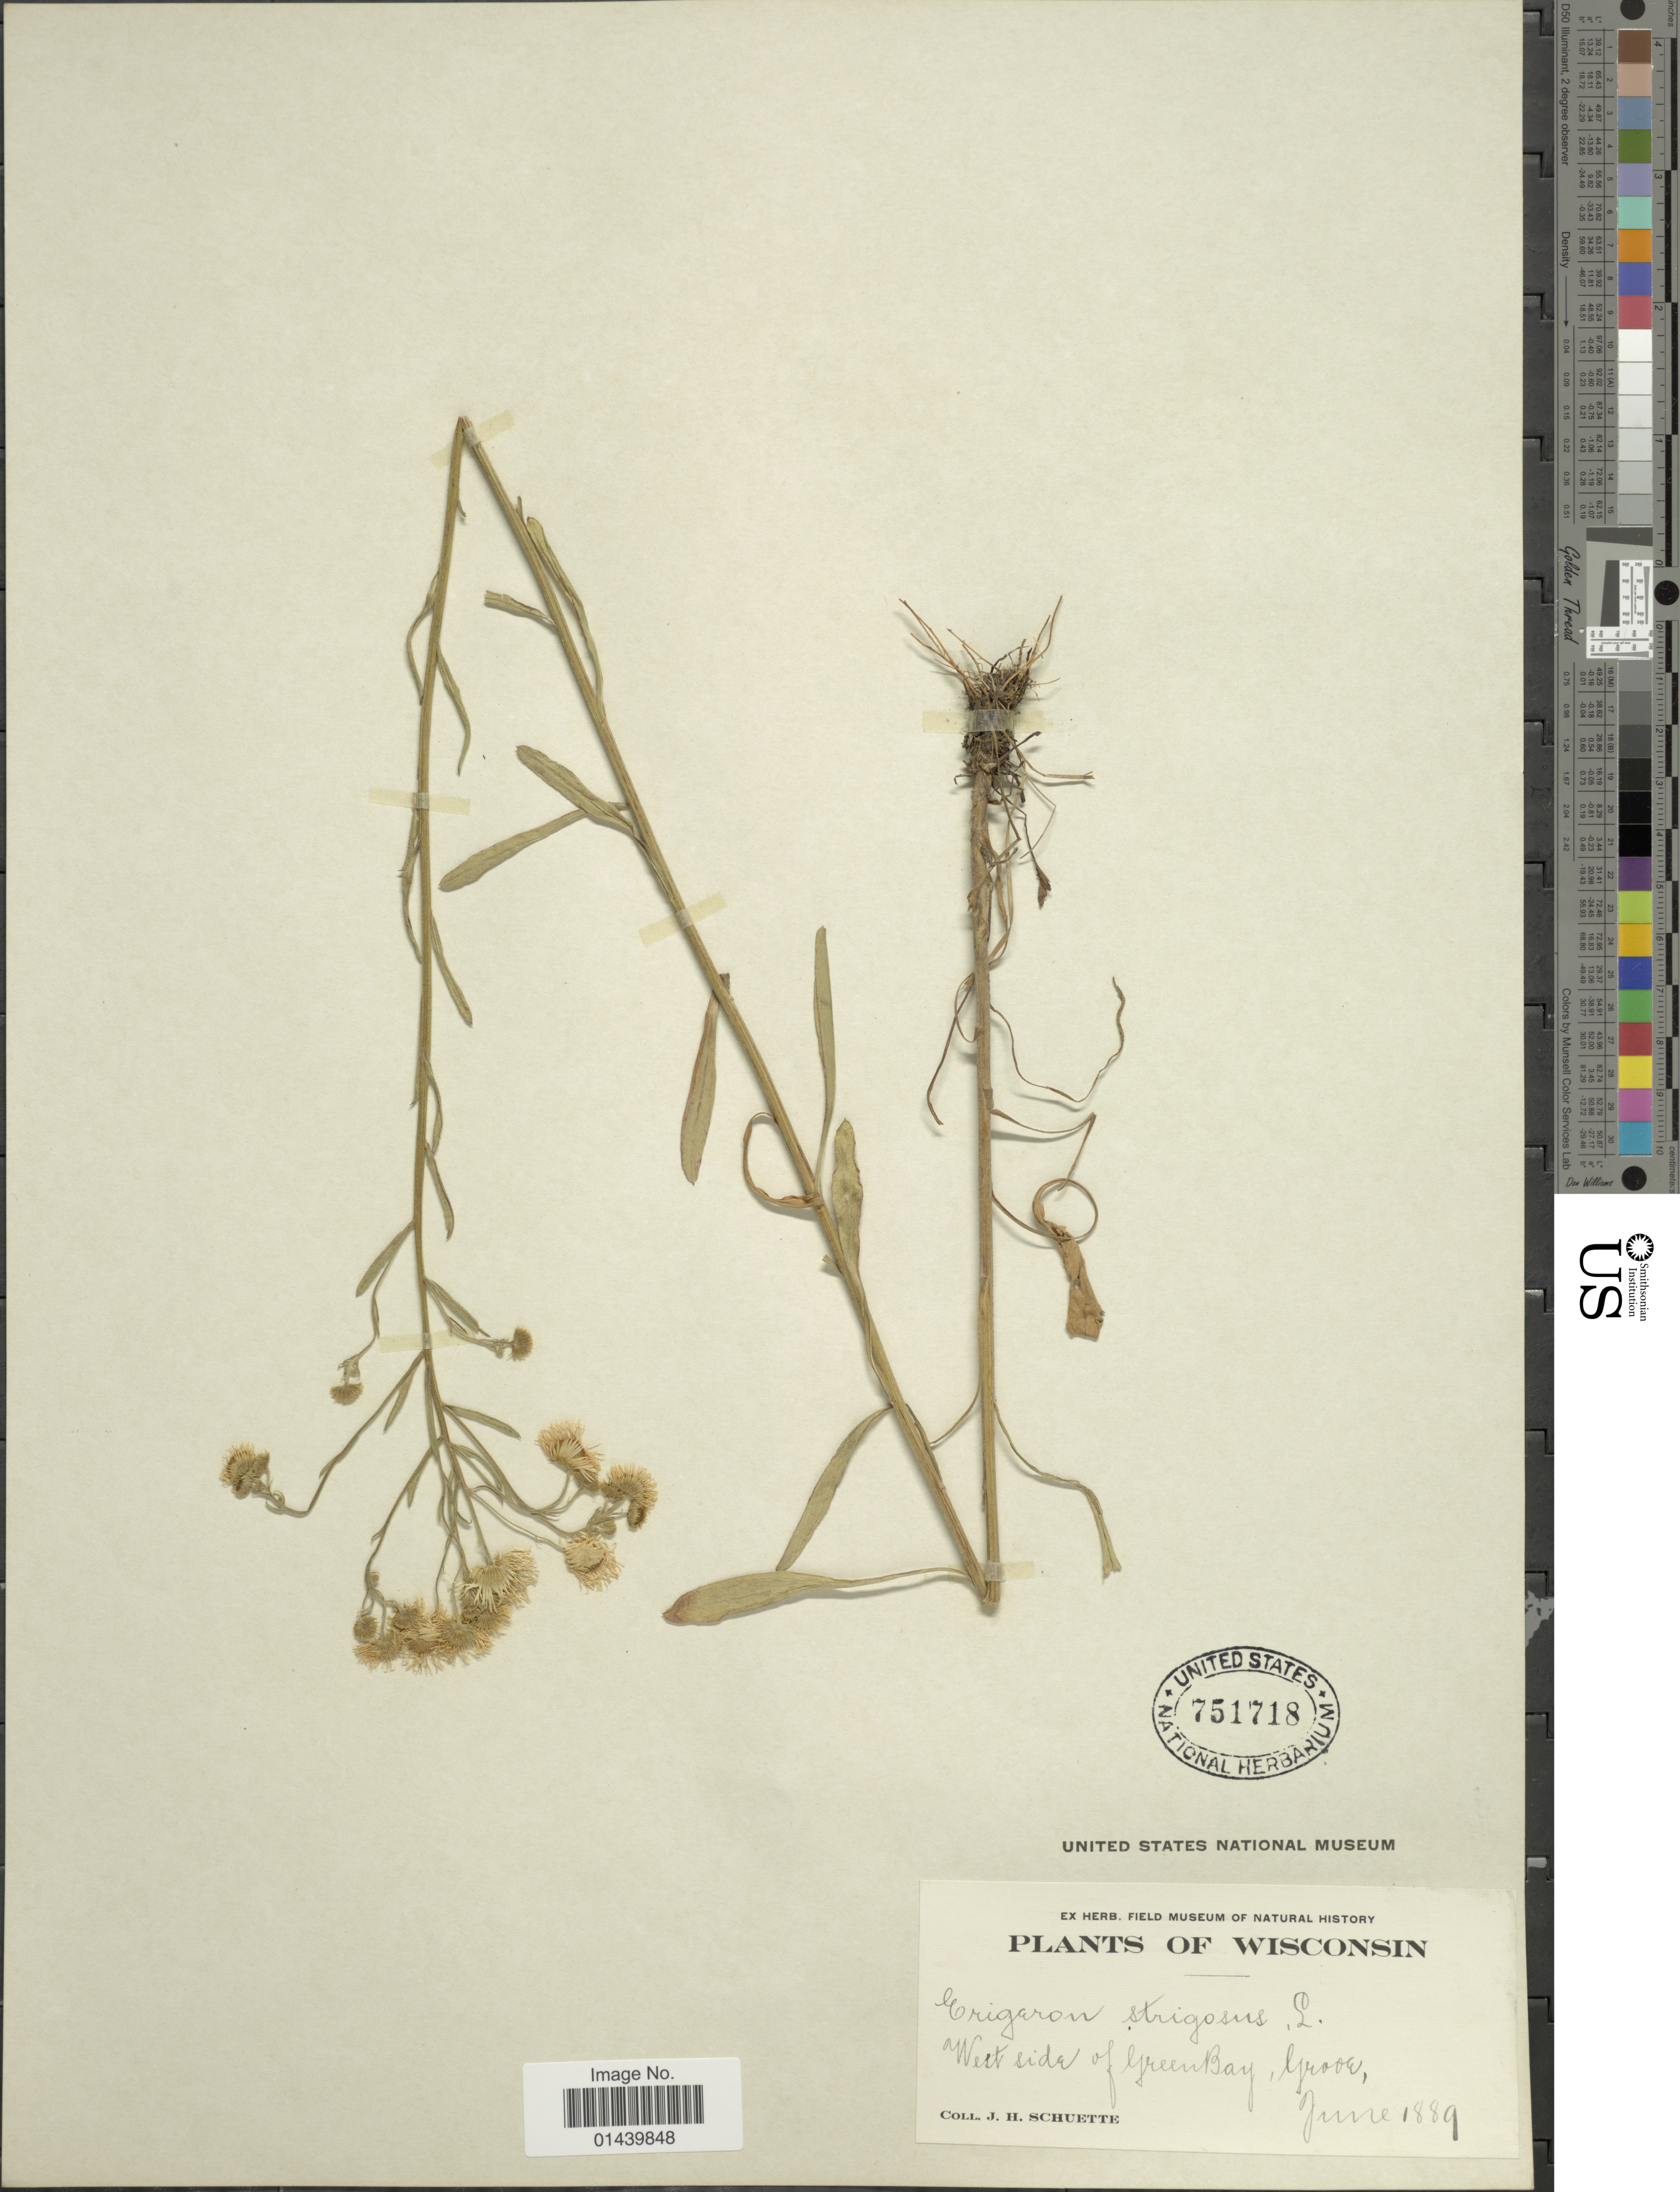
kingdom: Plantae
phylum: Tracheophyta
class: Magnoliopsida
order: Asterales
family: Asteraceae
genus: Erigeron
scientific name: Erigeron strigosus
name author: Muhl. ex Willd.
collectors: J. H. Schuette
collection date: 1889-06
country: United States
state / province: Wisconsin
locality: West side of GreenBay, Grove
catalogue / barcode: US 751718